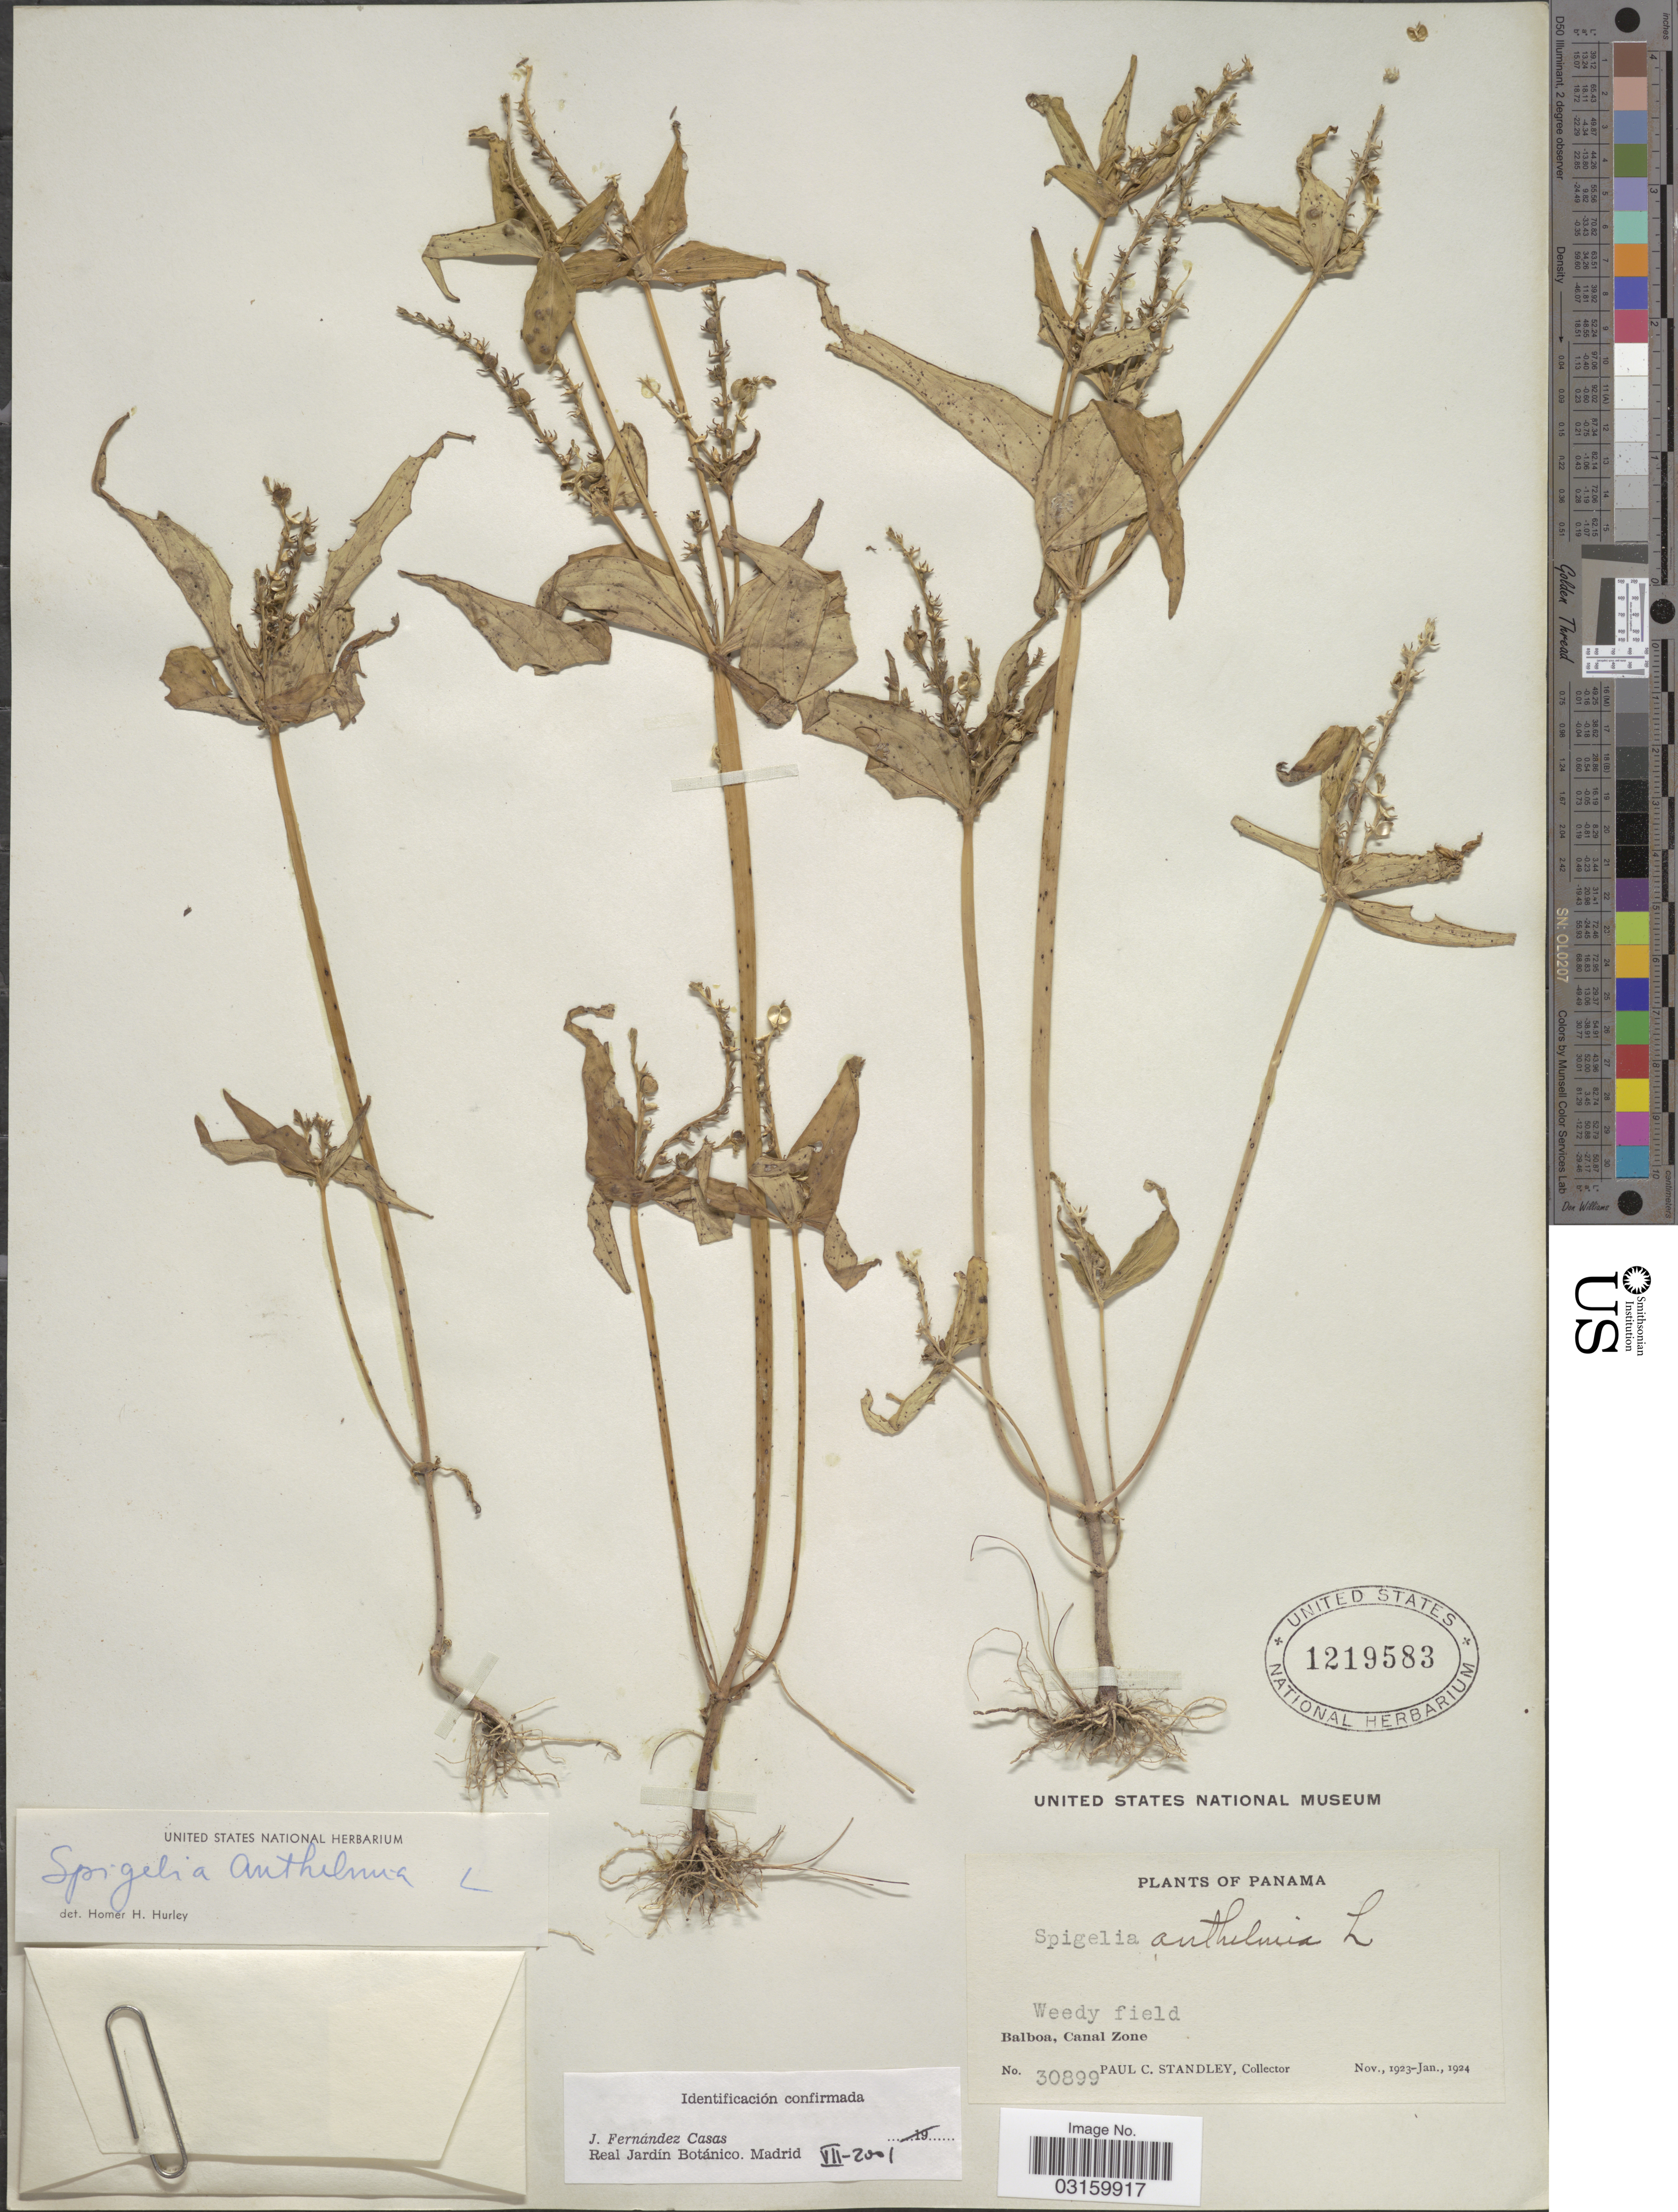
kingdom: Plantae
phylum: Tracheophyta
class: Magnoliopsida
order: Gentianales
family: Loganiaceae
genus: Spigelia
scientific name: Spigelia anthelmia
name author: L.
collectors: P. C. Standley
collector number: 30899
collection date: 1923-11/1924-01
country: Panama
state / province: Colón / Panamá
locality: Balboa, Canal Zone.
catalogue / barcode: US 1219583